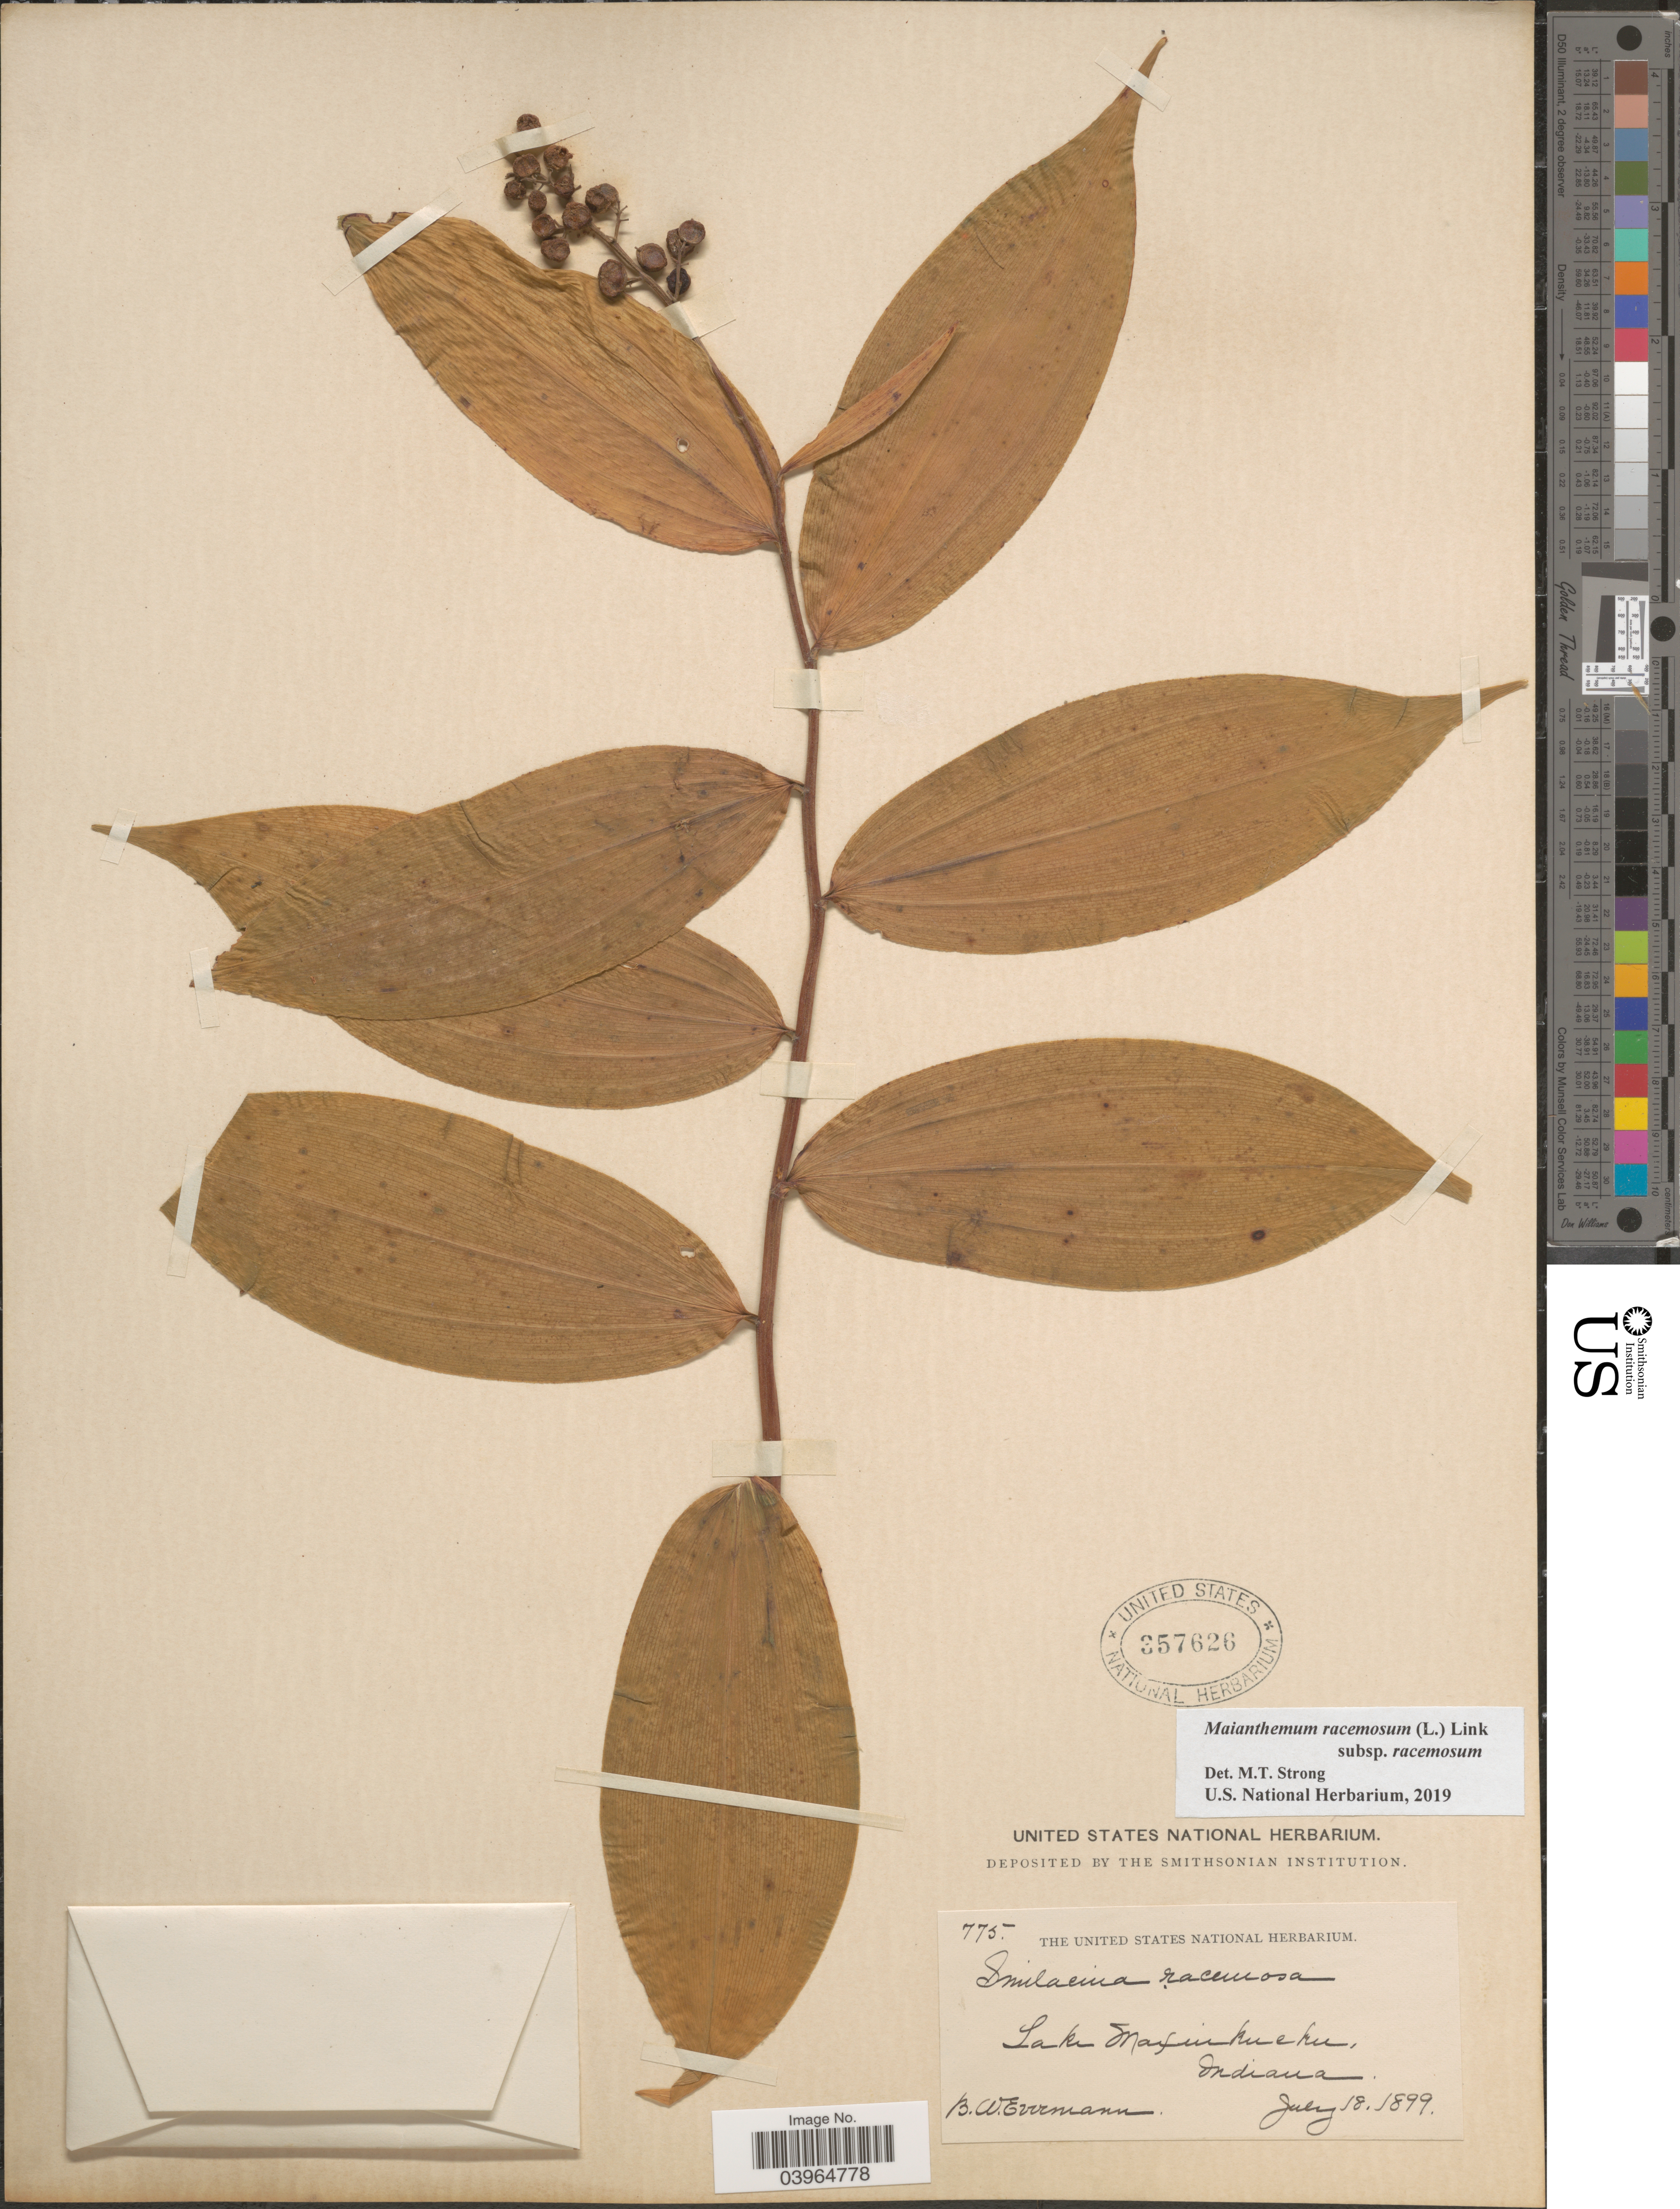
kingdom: Plantae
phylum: Tracheophyta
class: Liliopsida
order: Asparagales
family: Asparagaceae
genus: Maianthemum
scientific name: Maianthemum racemosum subsp. racemosum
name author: (L.) Link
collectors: B. W. Evermann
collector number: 775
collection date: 1899-07-18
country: United States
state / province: Indiana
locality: Lake Maxinkuckee.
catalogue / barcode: US 357626